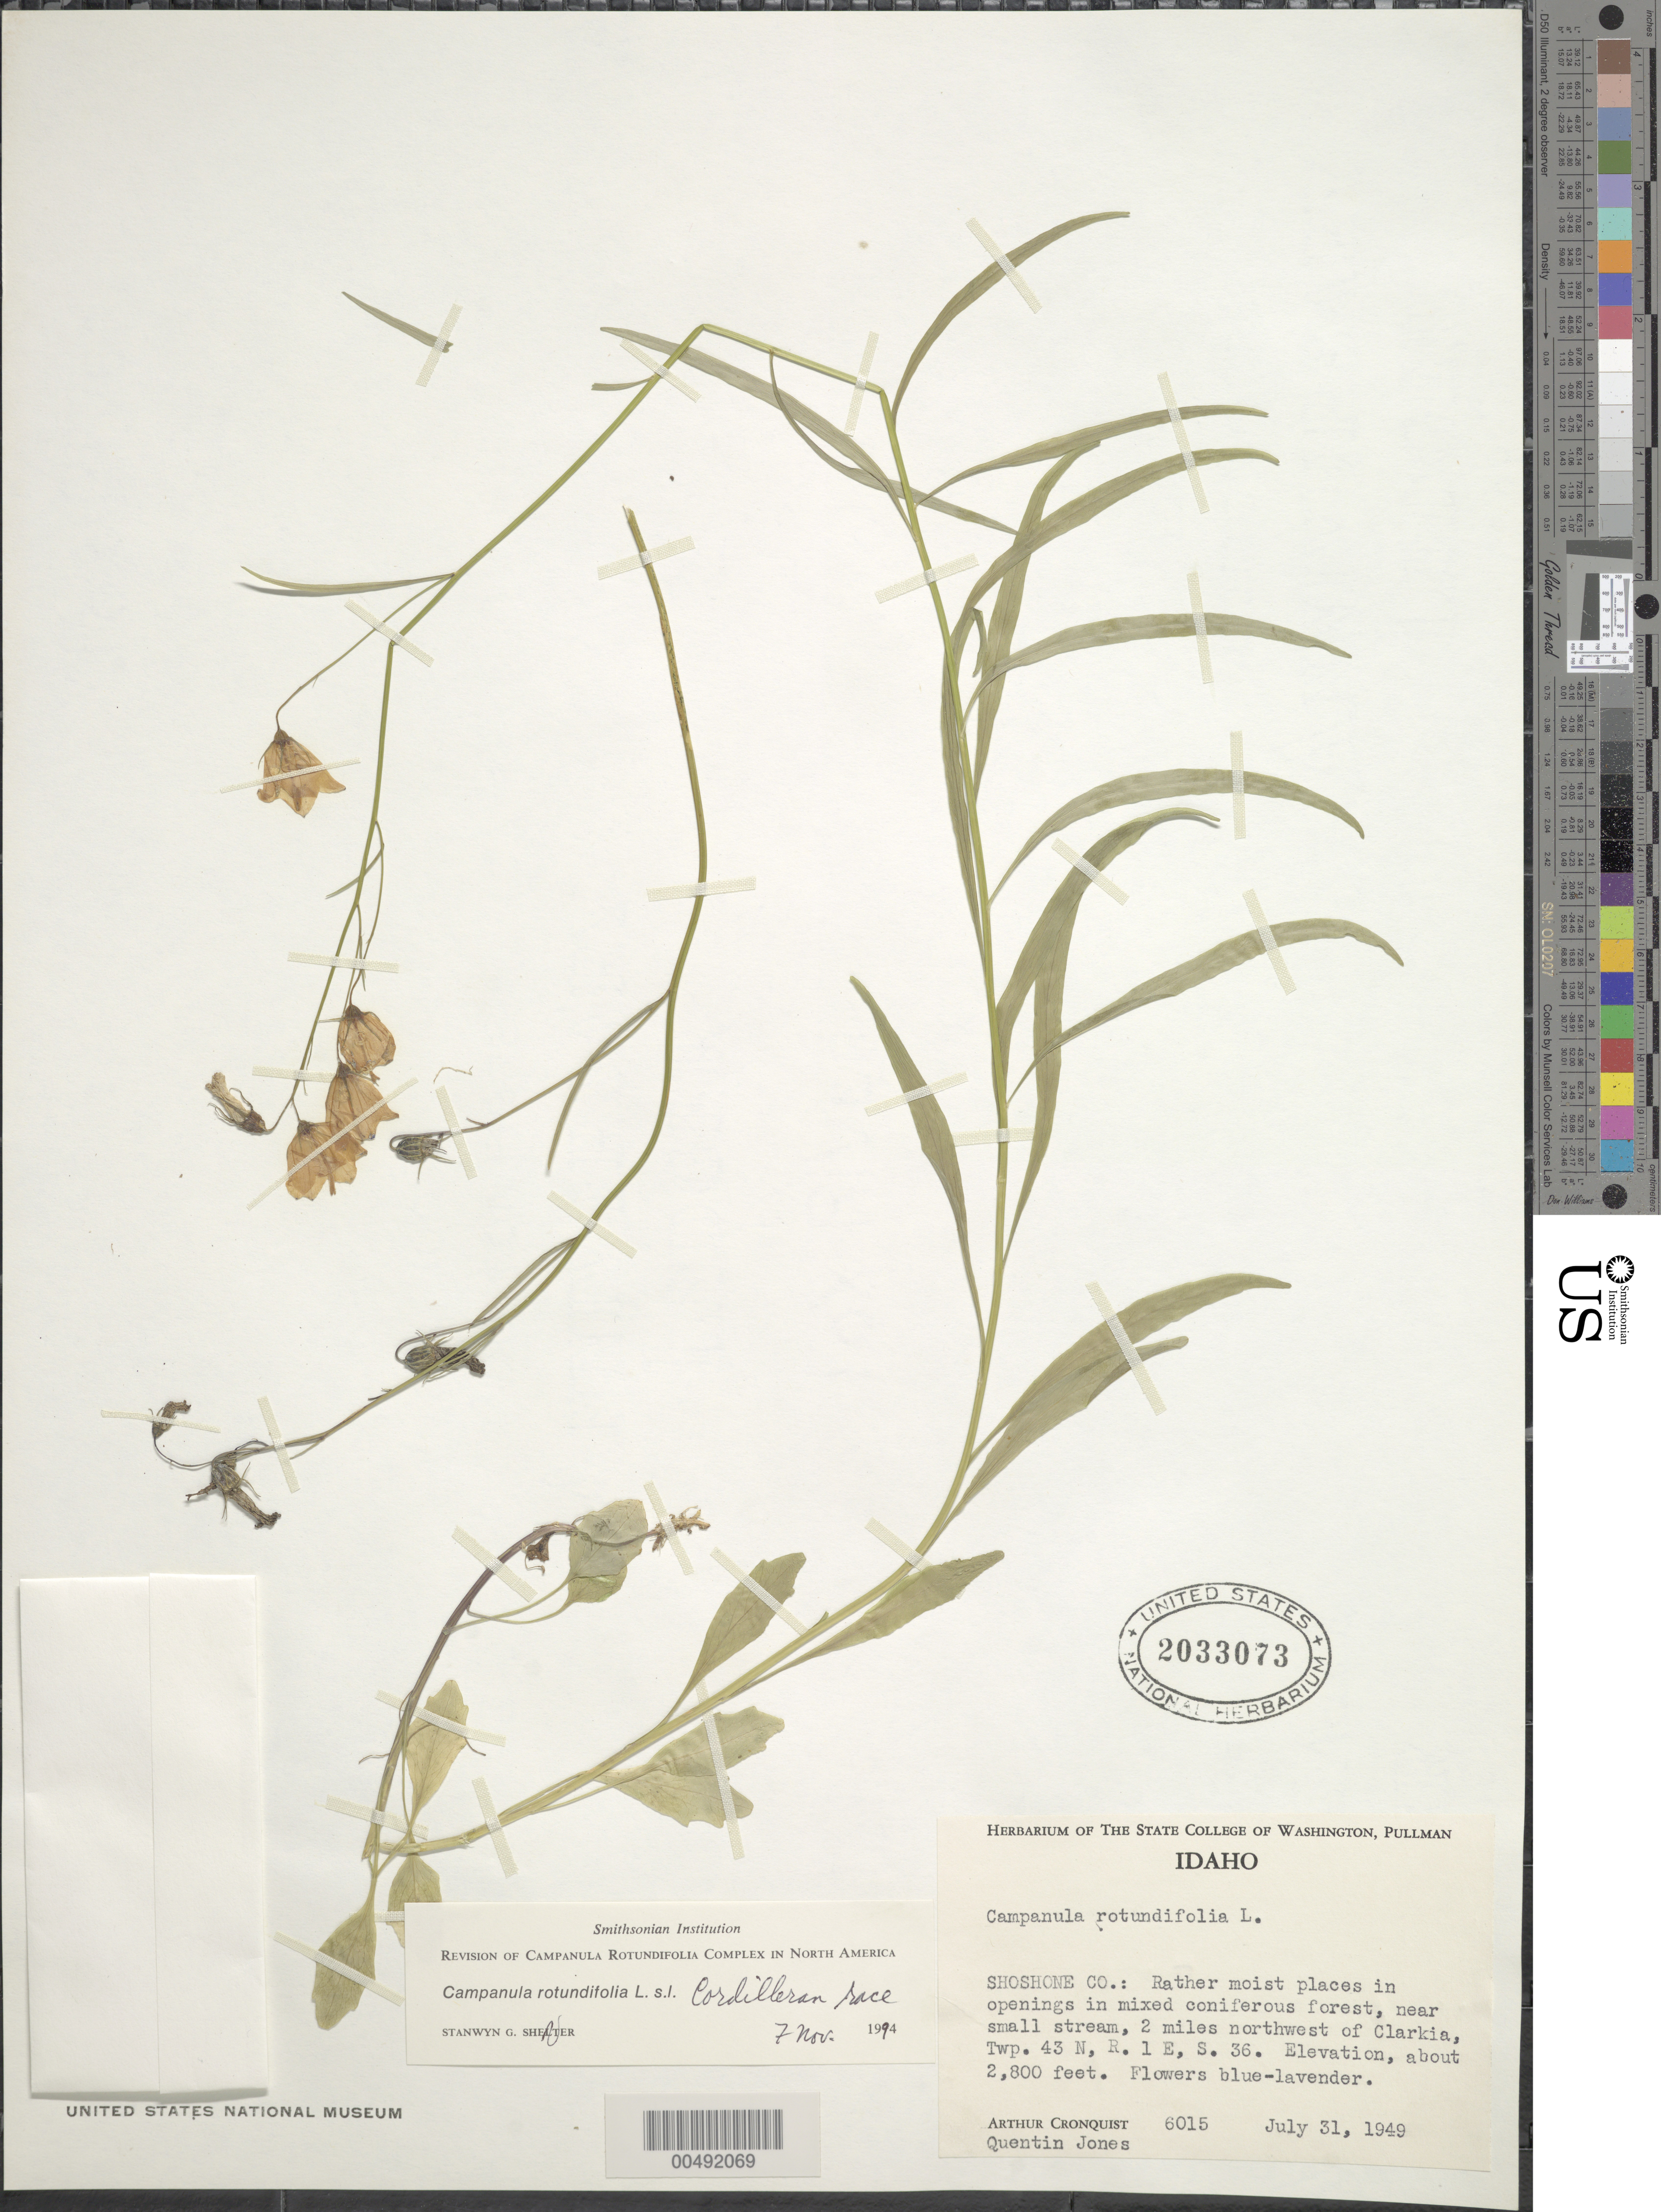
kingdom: Plantae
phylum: Tracheophyta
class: Magnoliopsida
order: Asterales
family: Campanulaceae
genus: Campanula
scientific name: Campanula rotundifolia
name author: L.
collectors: A. J. Cronquist & Q. Jones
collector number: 6015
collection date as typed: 31 Jul 1949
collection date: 1949-07-31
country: United States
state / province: Idaho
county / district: Shoshone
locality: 2 mi. NW of Clarkia, Twp. 43 N, R. 1 E, S. 36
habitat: rather moist places in openings in mixed coniferous forest, near small stream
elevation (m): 853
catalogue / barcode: US 2033073